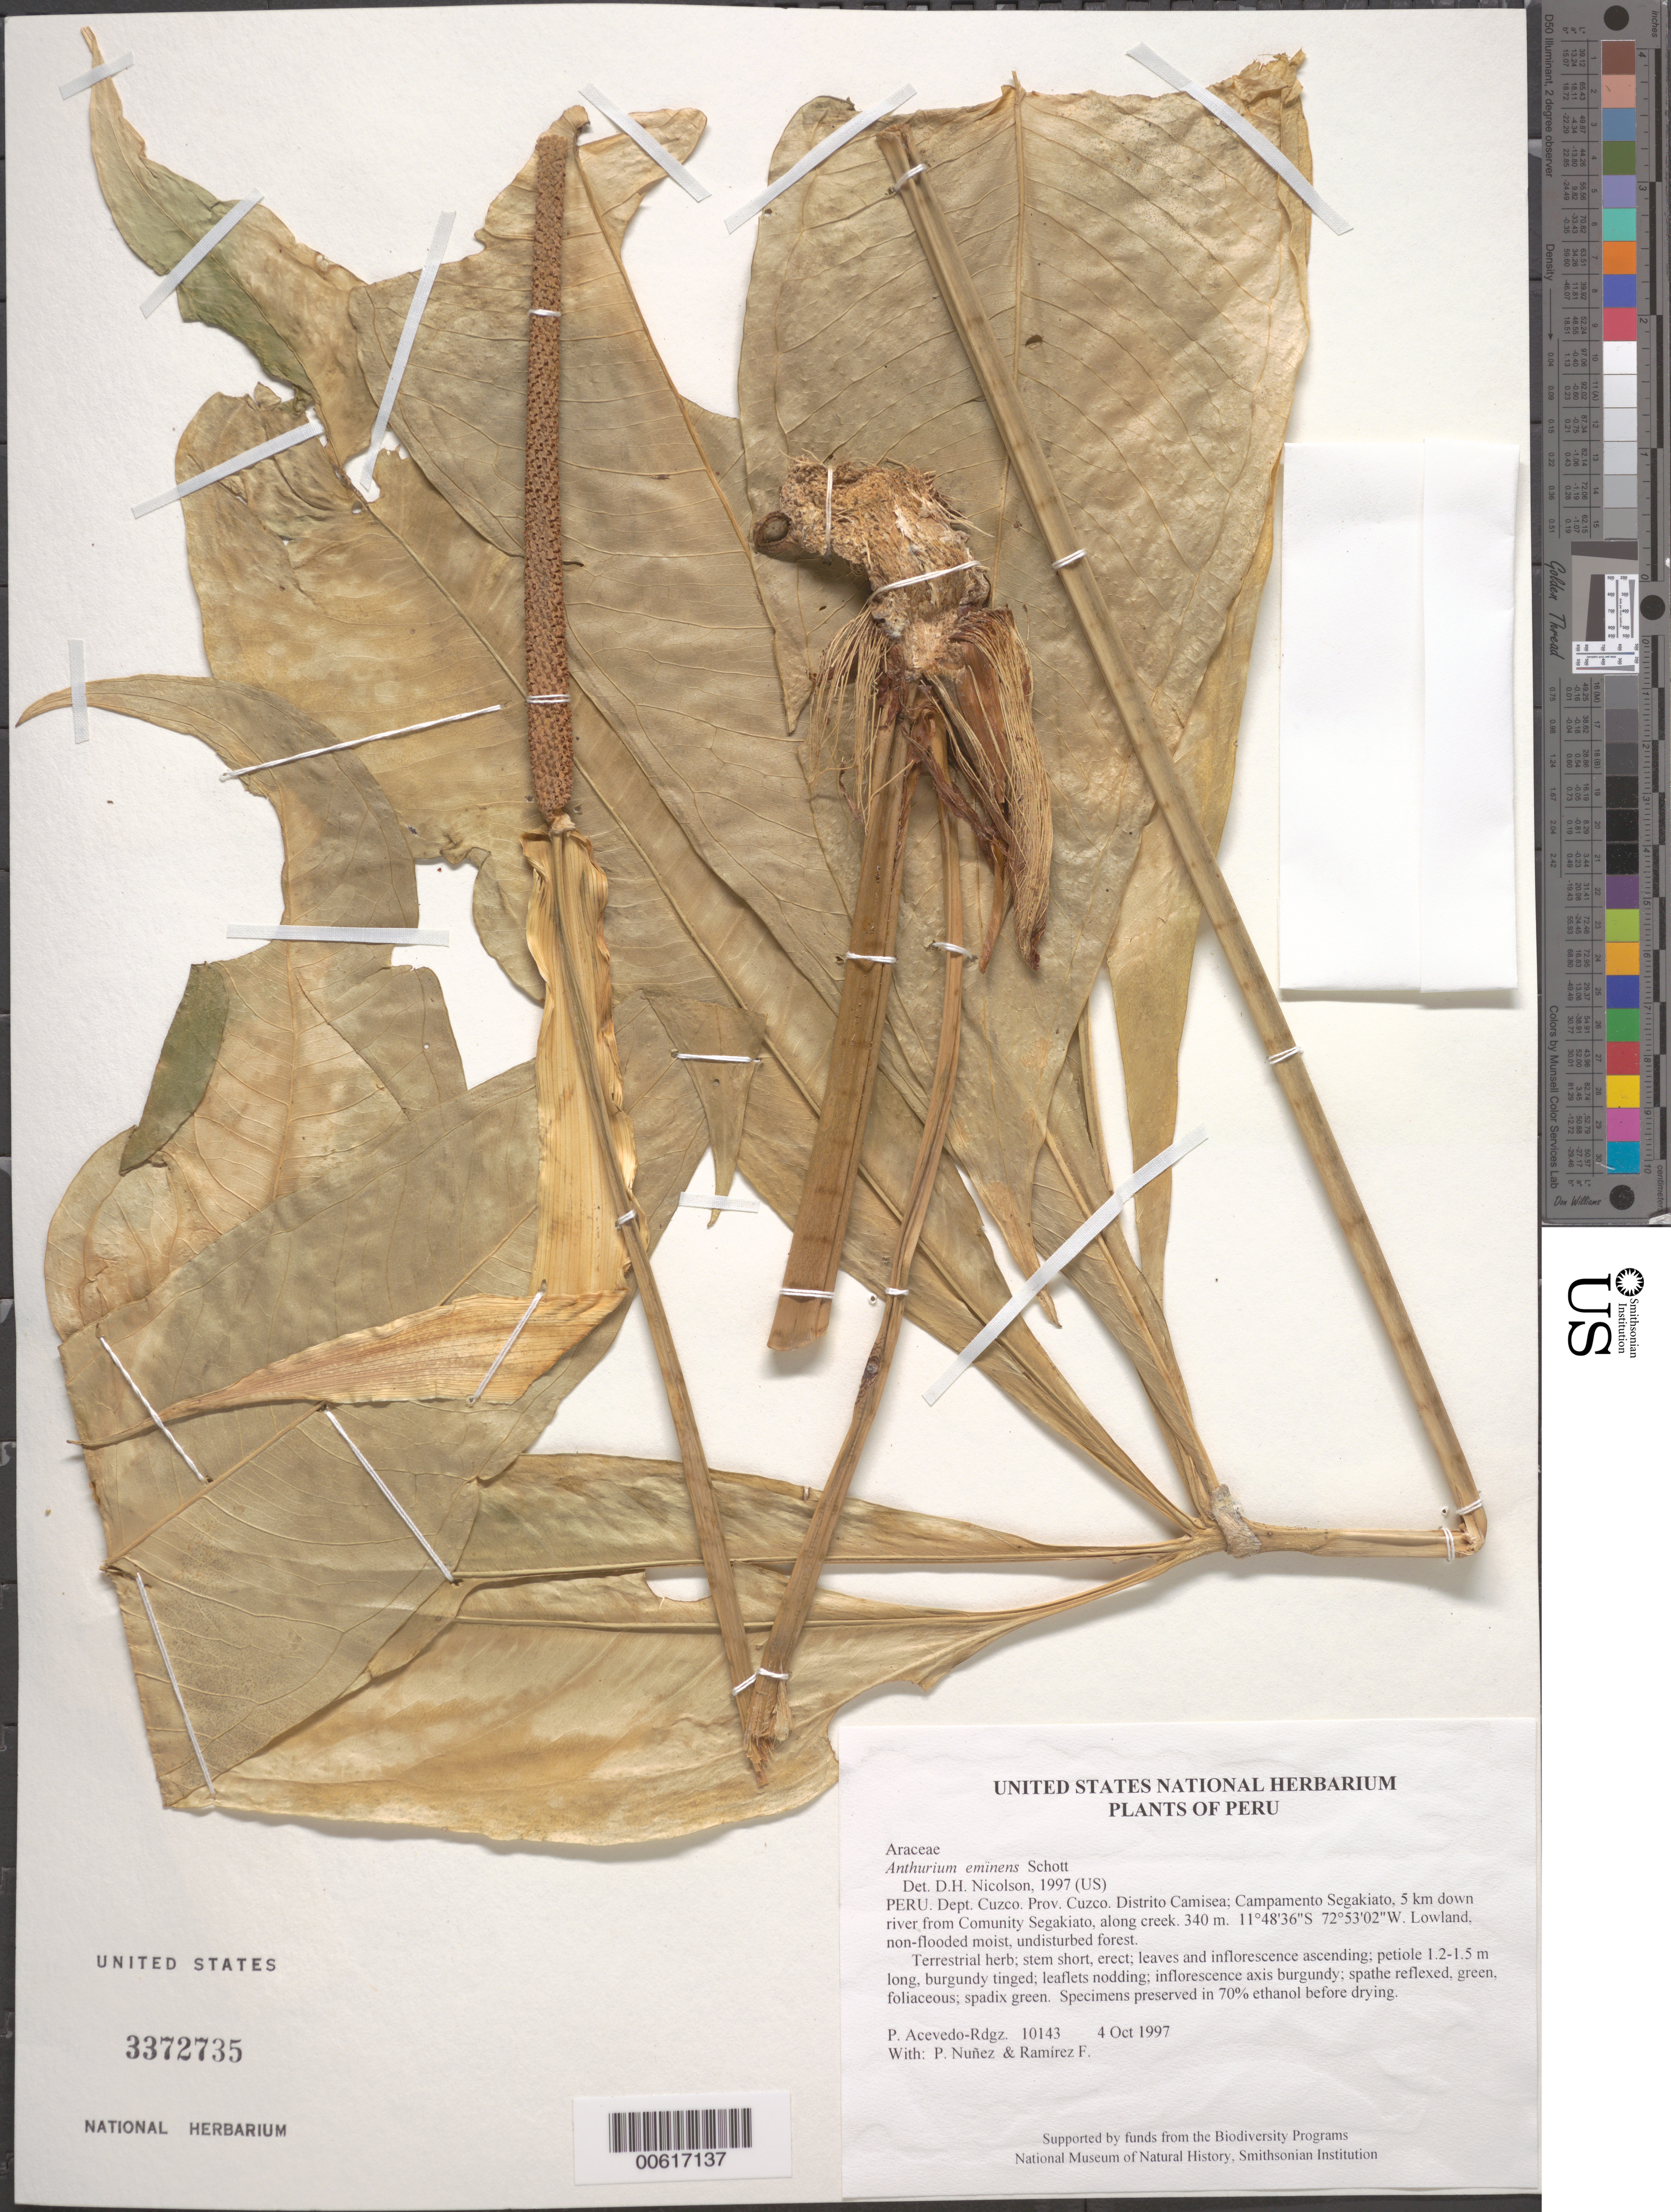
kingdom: Plantae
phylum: Tracheophyta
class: Liliopsida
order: Alismatales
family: Araceae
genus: Anthurium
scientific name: Anthurium eminens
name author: Schott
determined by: Nicolson, Dan H.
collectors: P. Acevedo-Rodr., P. Nuñez V. & F. Ramirez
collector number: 10143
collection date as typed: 04 Oct 1997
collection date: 1997-10-04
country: Peru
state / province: Cusco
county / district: Cusco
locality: Distrito Camisea; Campamento Segakiato, 5 km down river from Comunity Segakiato, along creek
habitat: Lowland, non-flooded moist, undisturbed forest.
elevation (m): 340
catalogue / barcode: US 3372735